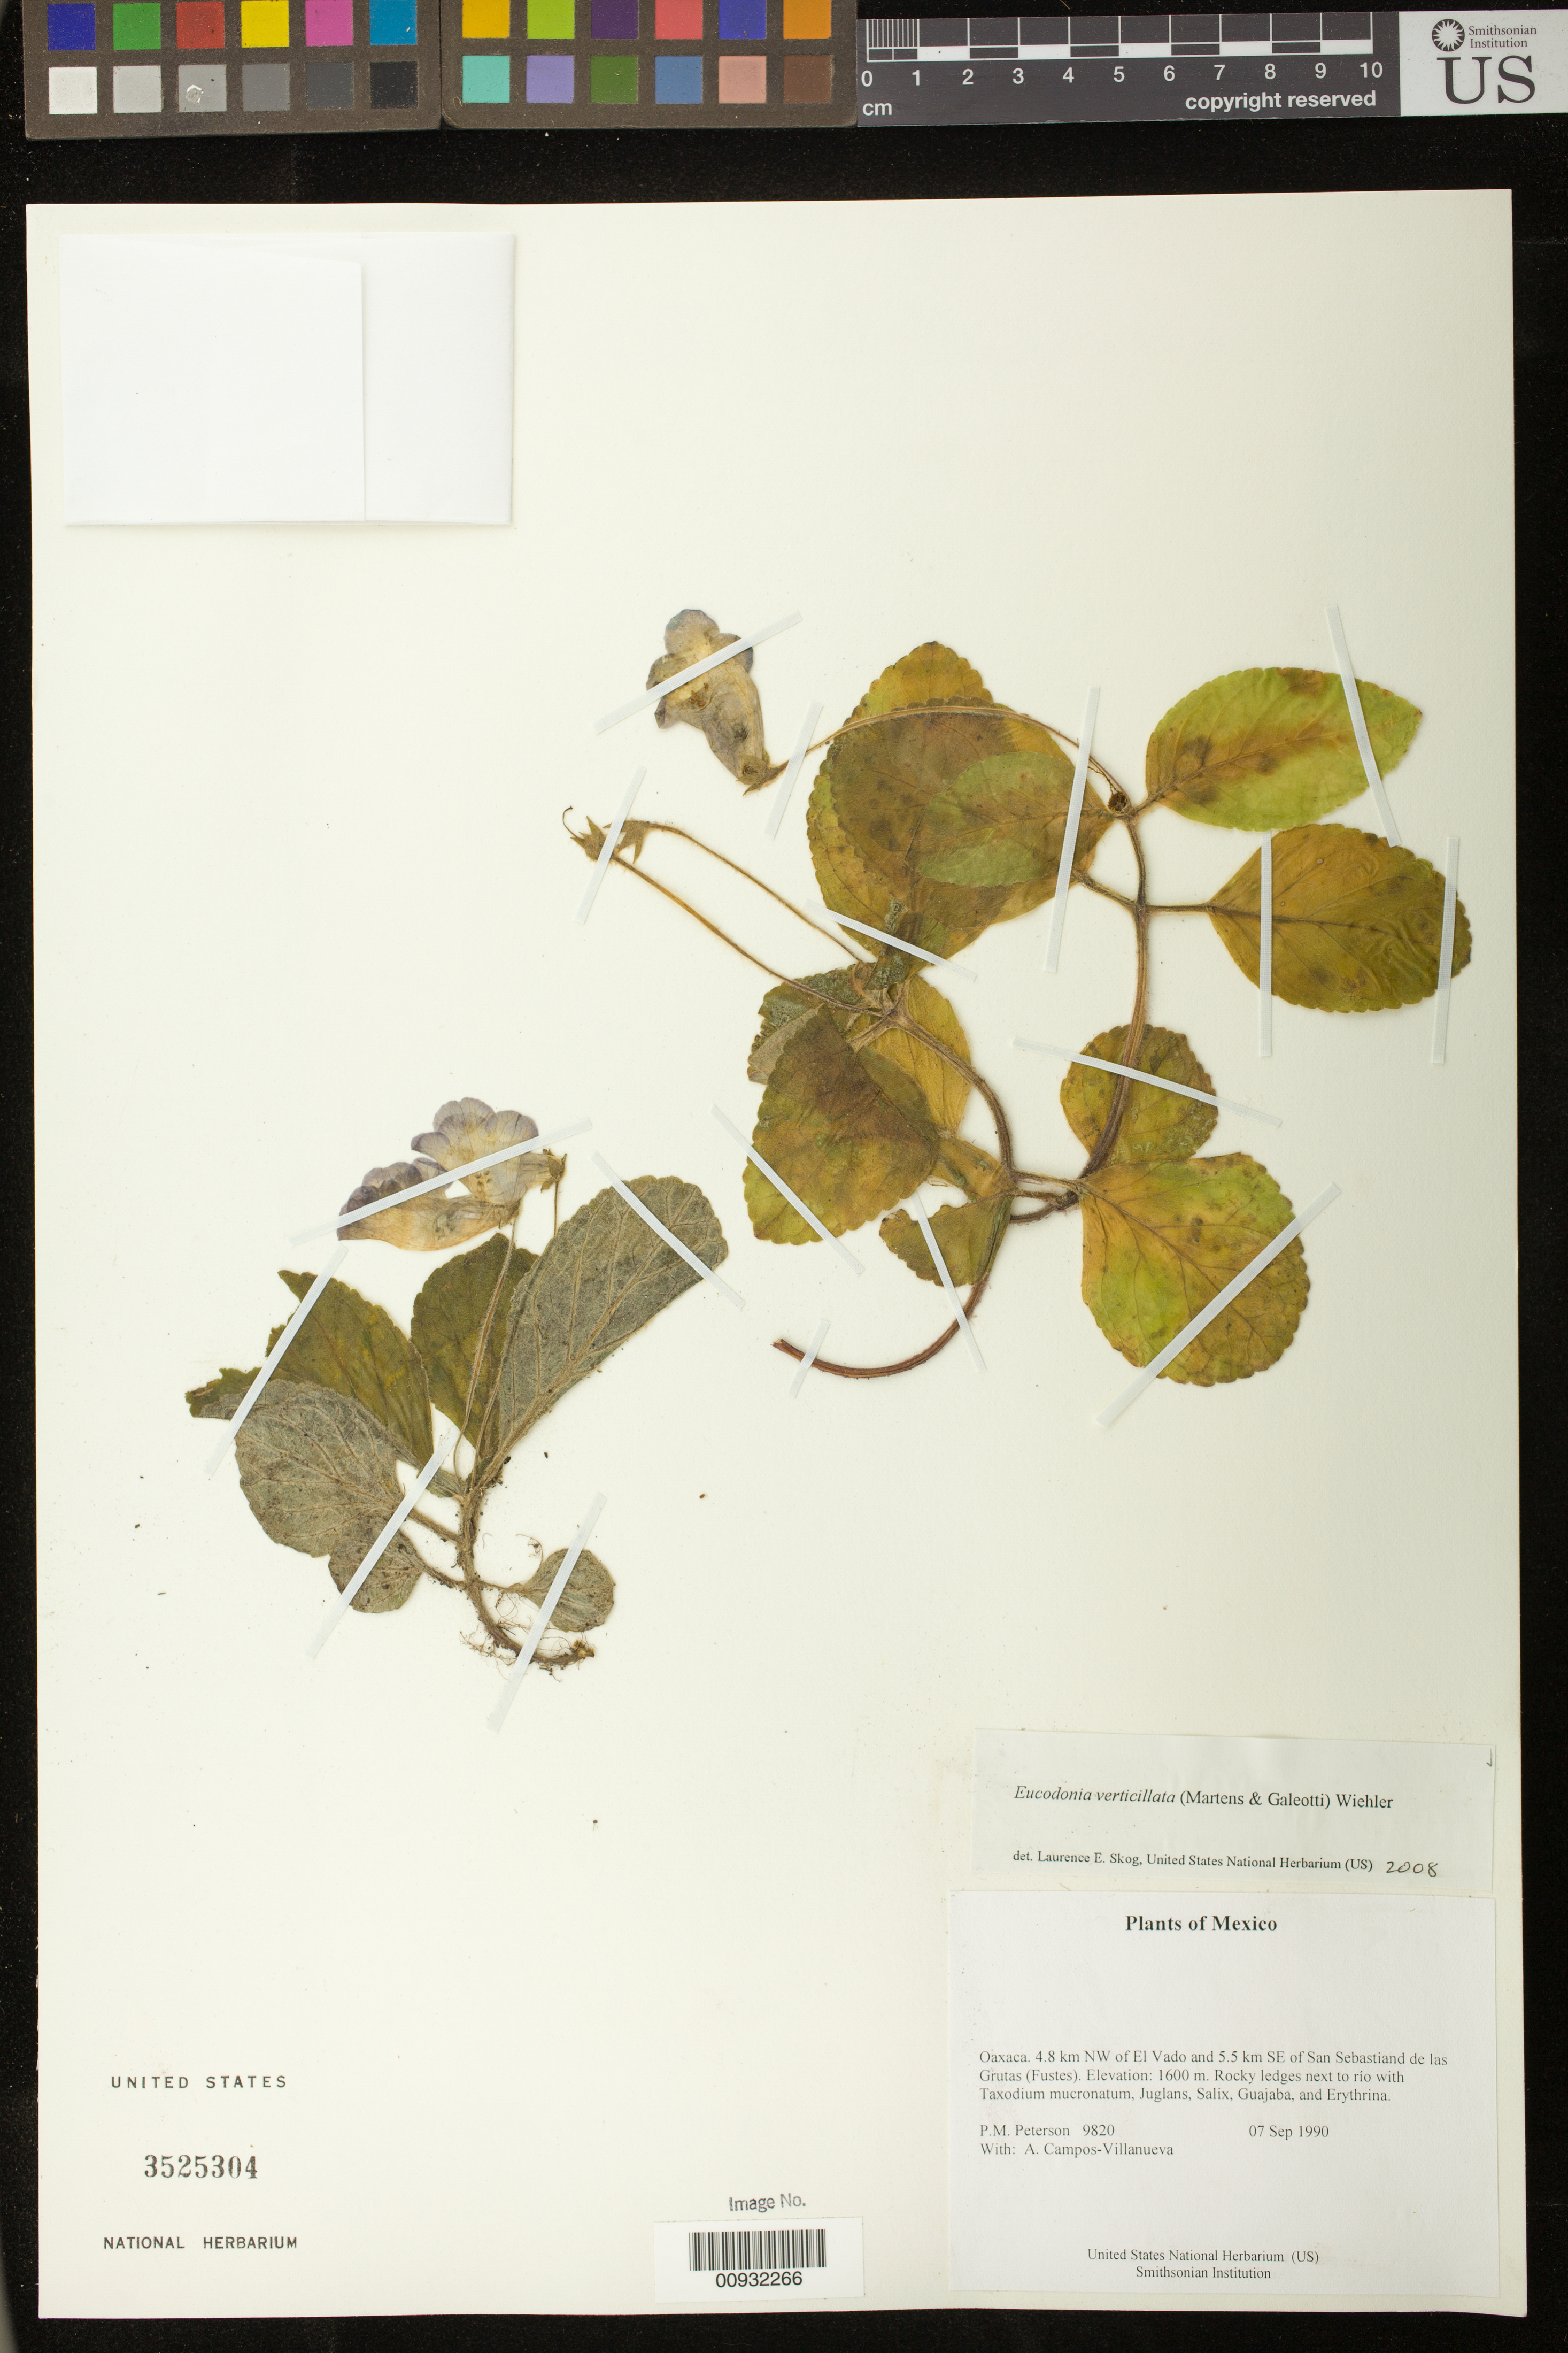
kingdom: Plantae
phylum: Tracheophyta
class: Magnoliopsida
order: Lamiales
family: Gesneriaceae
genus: Eucodonia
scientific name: Eucodonia verticillata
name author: (M. Martens & Galeotti) Wiehler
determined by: Skog, Laurence E.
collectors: P. M. Peterson & A. Campos-Villanueva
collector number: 09820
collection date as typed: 07 Sep 1990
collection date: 1990-09-07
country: Mexico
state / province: Oaxaca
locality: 4.8 km NW of El Vado and 5.5 km SE of San Sebastiand de las Grutas (Fustes).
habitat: Rocky ledges next to río with Taxodium mucronatum, Juglans, Salix, Guajaba, and Erythrina.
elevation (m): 1600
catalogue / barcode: US 3525304